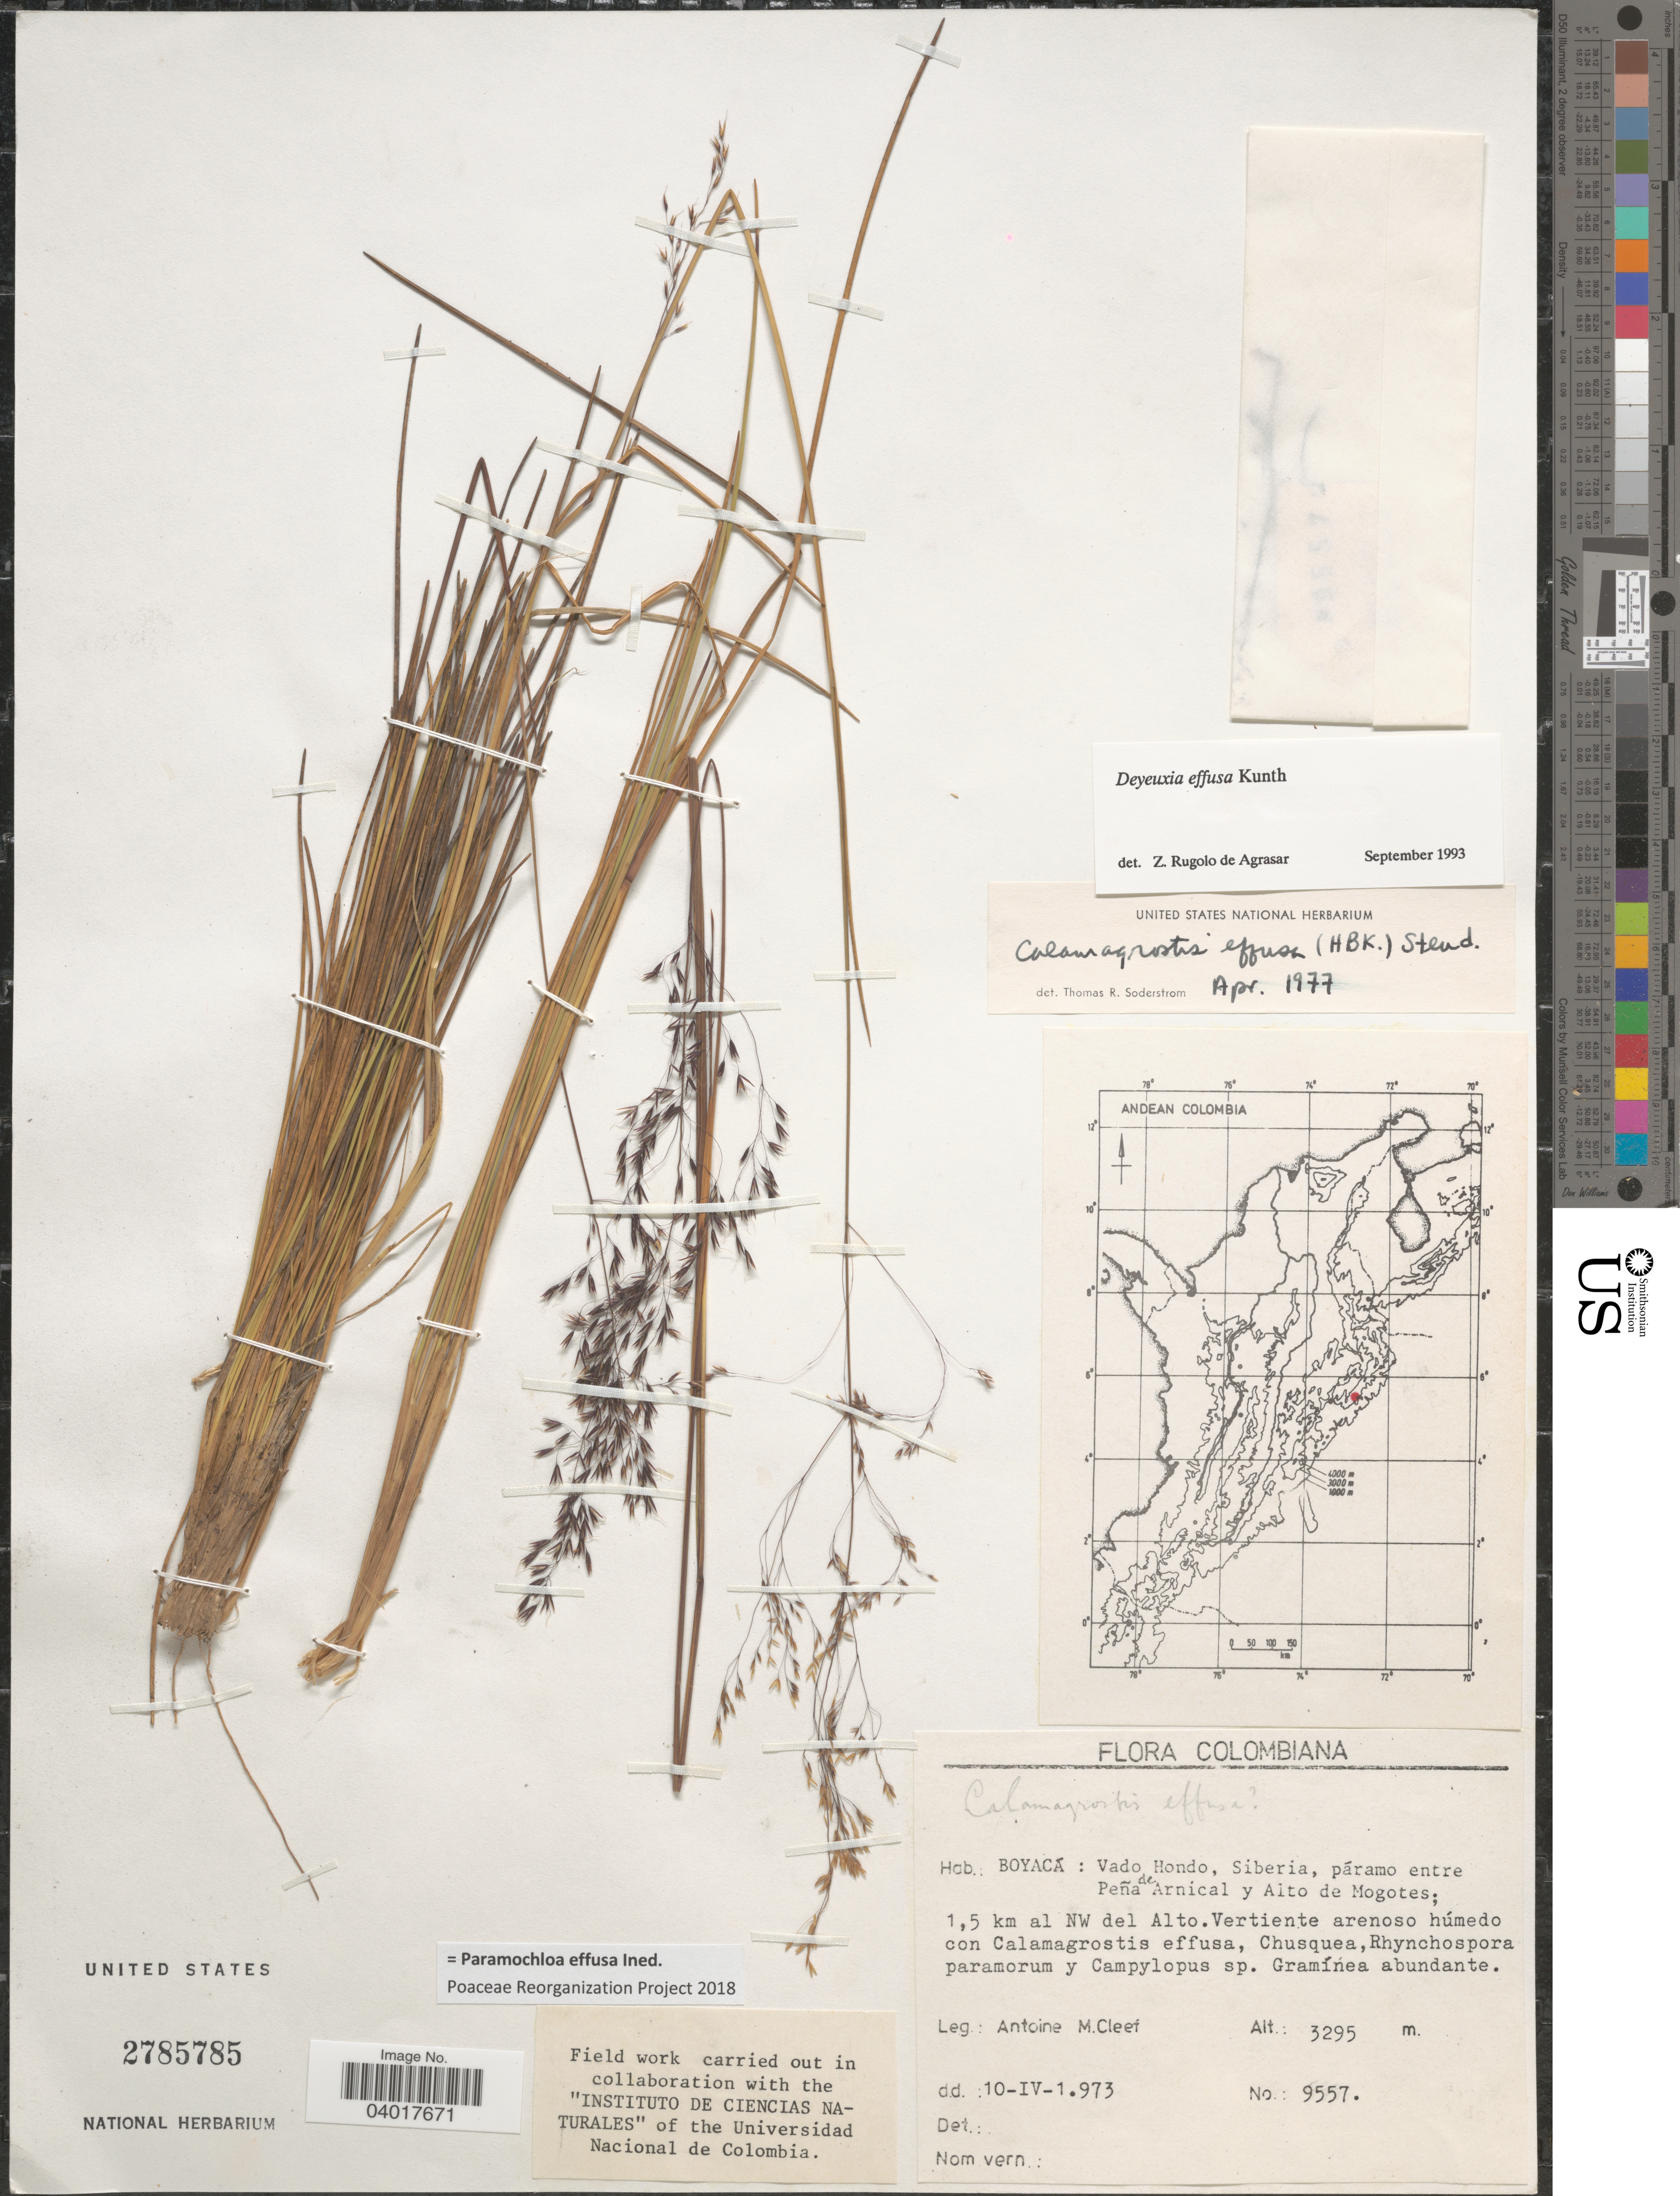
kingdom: Plantae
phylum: Tracheophyta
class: Liliopsida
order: Poales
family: Poaceae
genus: Paramochloa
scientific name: Paramochloa effusa ined.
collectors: A. M. Cleef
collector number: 9557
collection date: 1973-04-10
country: Colombia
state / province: Boyacá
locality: Vado Hondo, Siberia, páramo entre Peña de Arnical y Alto de Mogotes; 1,5 km al NW del Alto.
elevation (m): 3295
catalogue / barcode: US 2785785